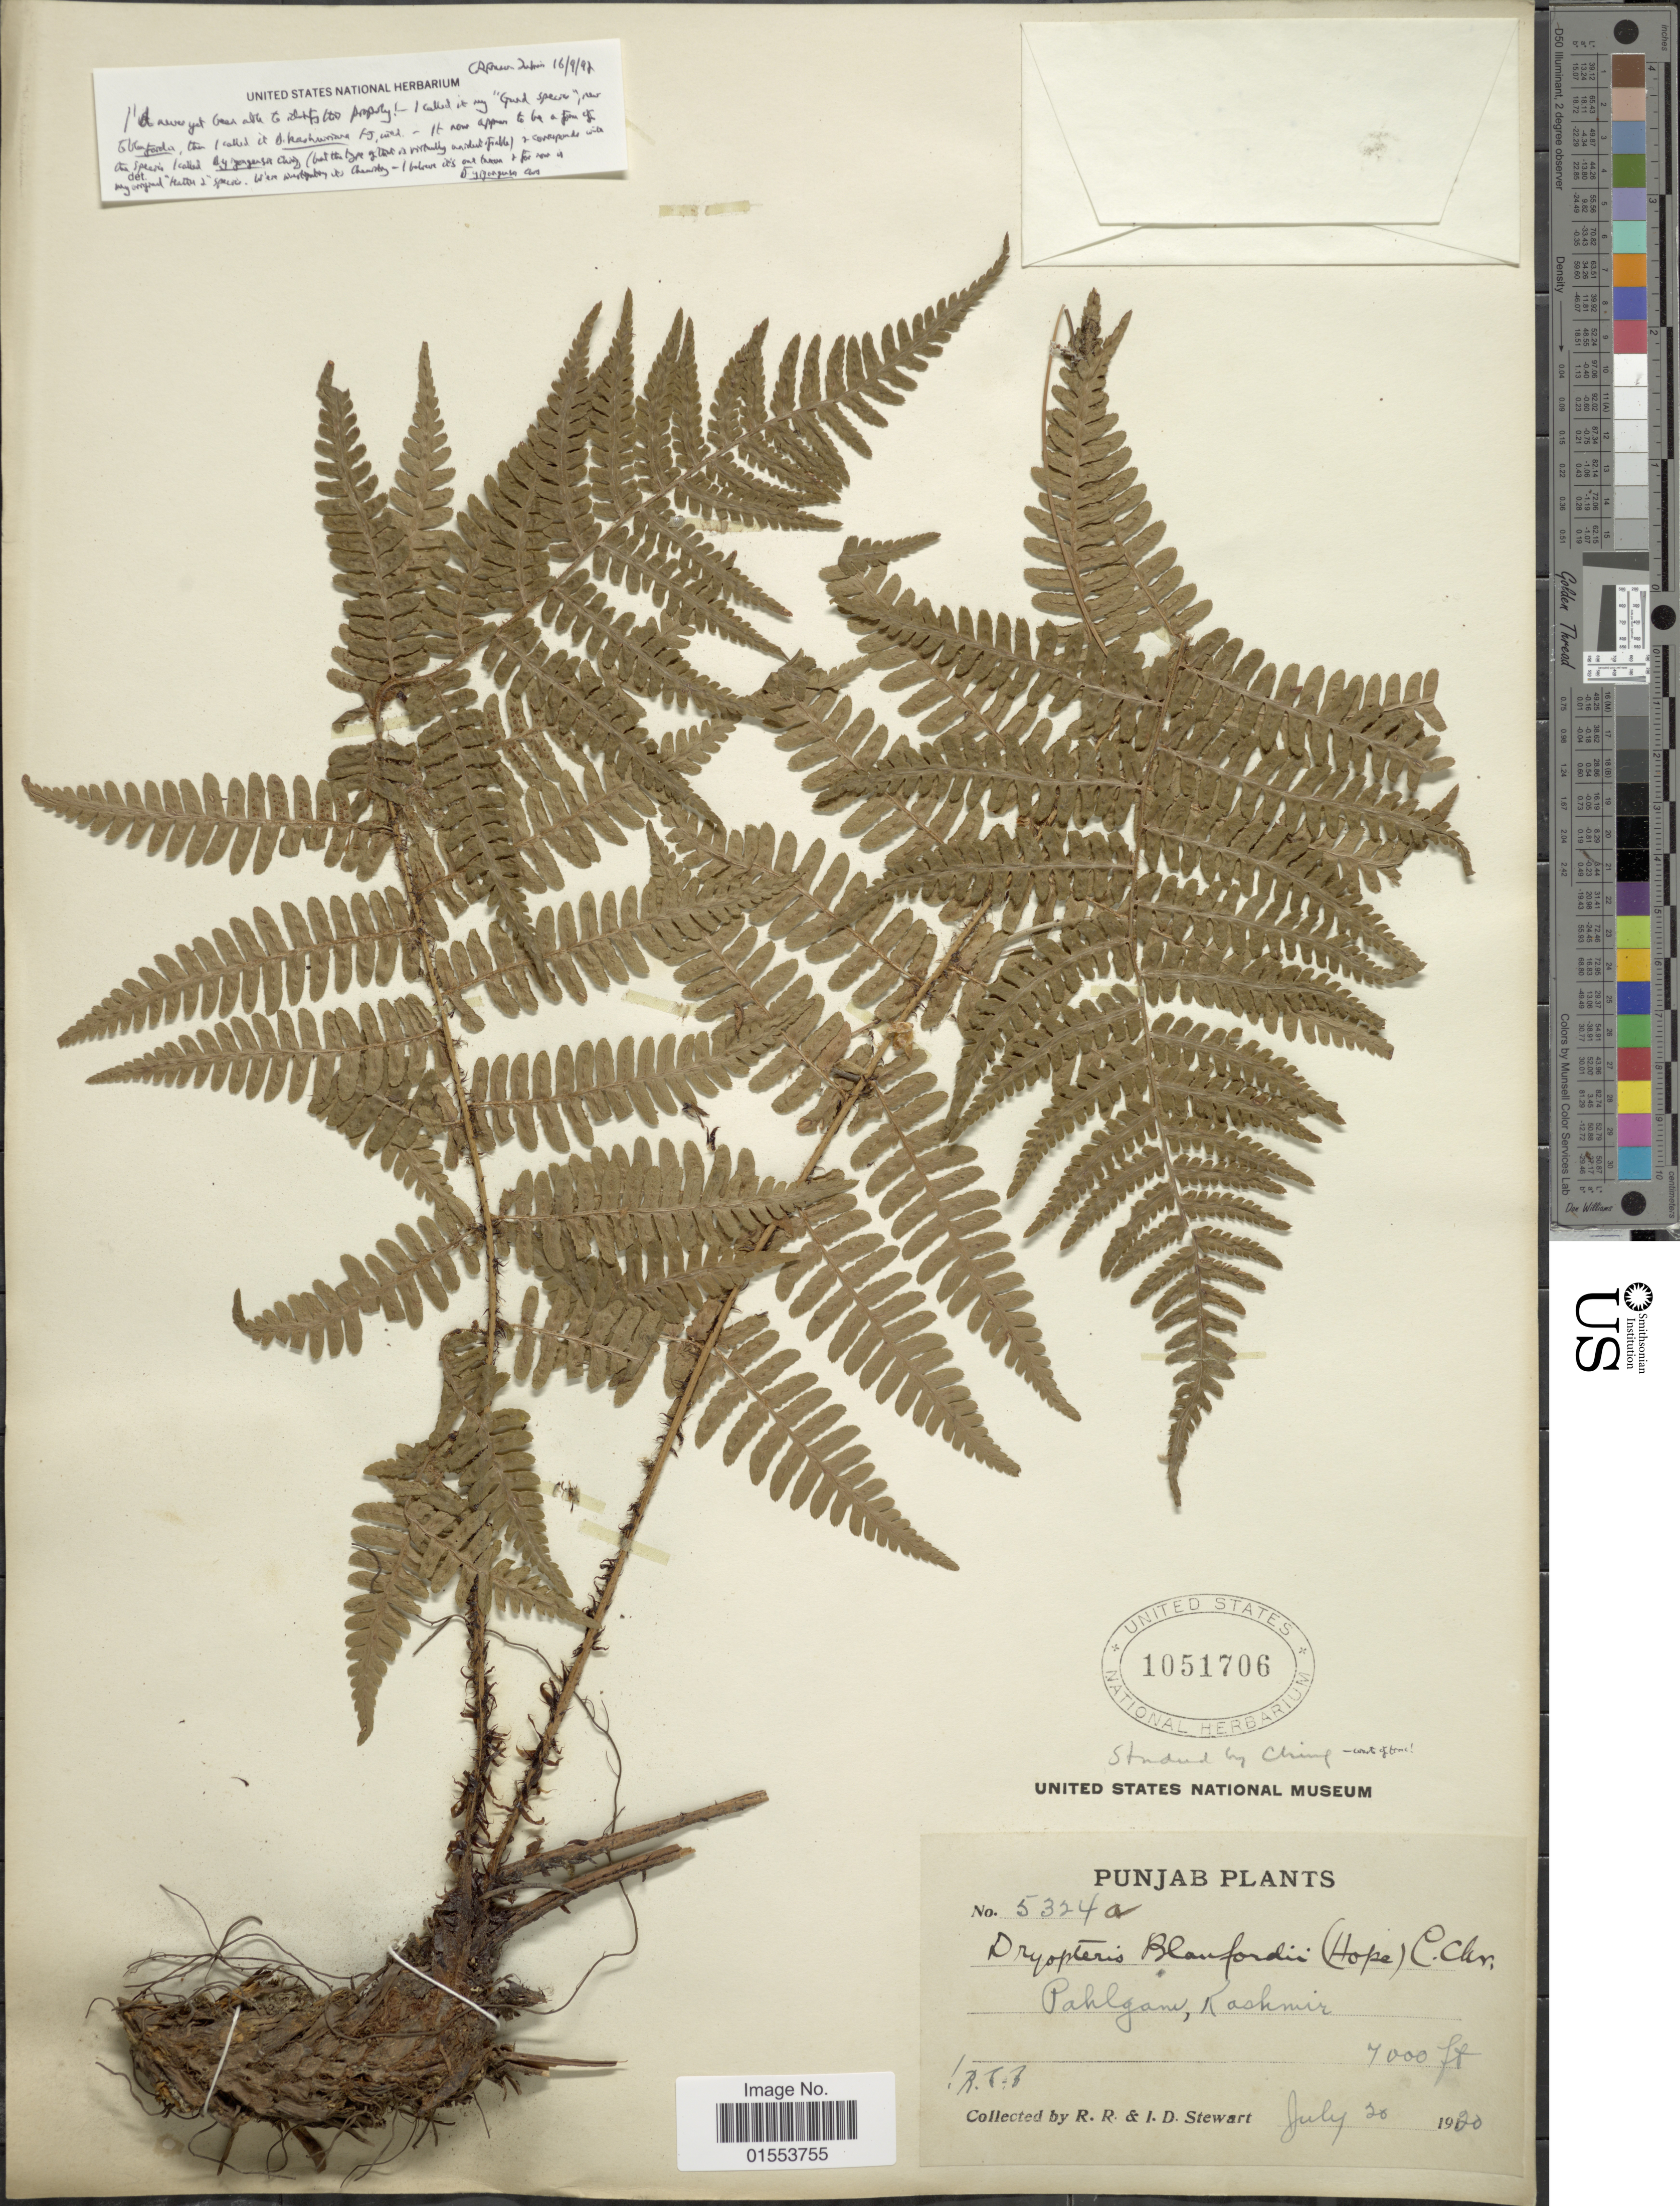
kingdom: Plantae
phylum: Tracheophyta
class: Polypodiopsida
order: Polypodiales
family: Dryopteridaceae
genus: Dryopteris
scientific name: Dryopteris blanfordii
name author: (C. Hope) C. Chr.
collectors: R. R. Stewart & I. Stewart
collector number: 5324a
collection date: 1920-07-20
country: India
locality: Punjab, Phalgam, Kashmir.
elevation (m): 2134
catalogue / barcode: US 1051706